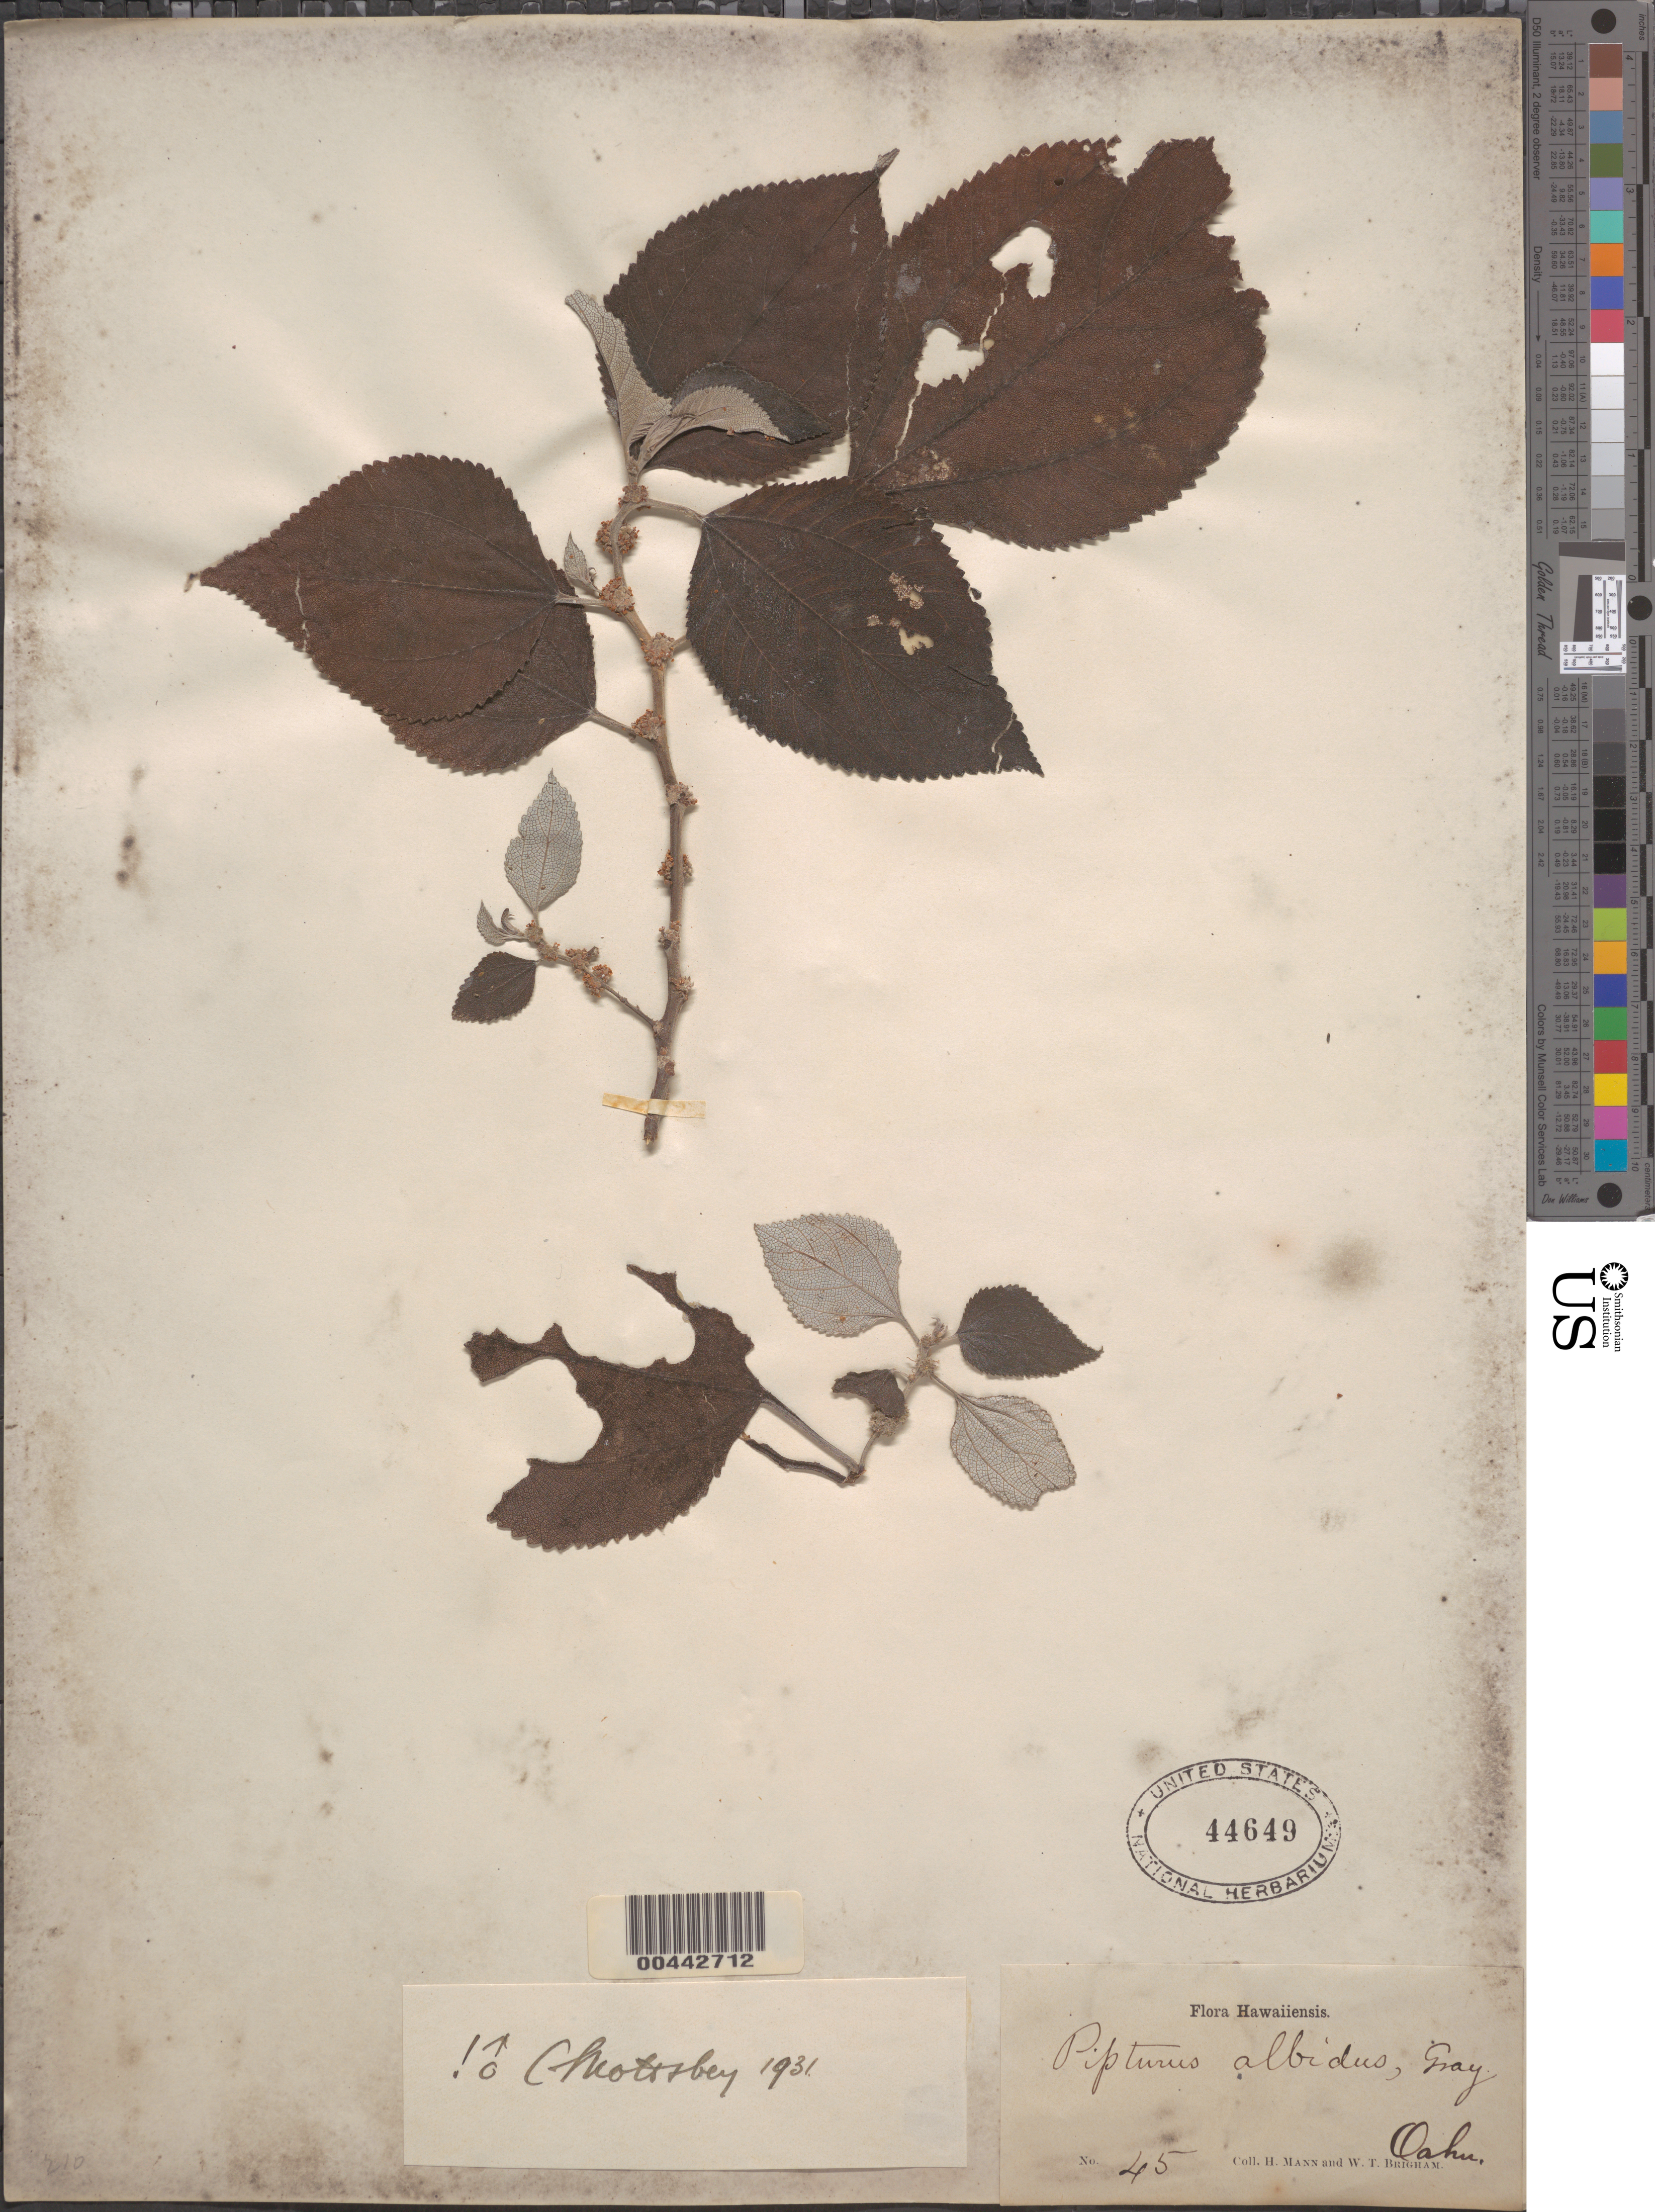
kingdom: Plantae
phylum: Tracheophyta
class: Magnoliopsida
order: Rosales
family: Urticaceae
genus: Pipturus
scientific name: Pipturus albidus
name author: (Hook. & Arn.) A. Gray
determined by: Skottsberg, C. J. F.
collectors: H. Mann & W. T. Brigham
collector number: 45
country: United States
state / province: Hawaii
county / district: Honolulu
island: Oahu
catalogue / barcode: US 44649